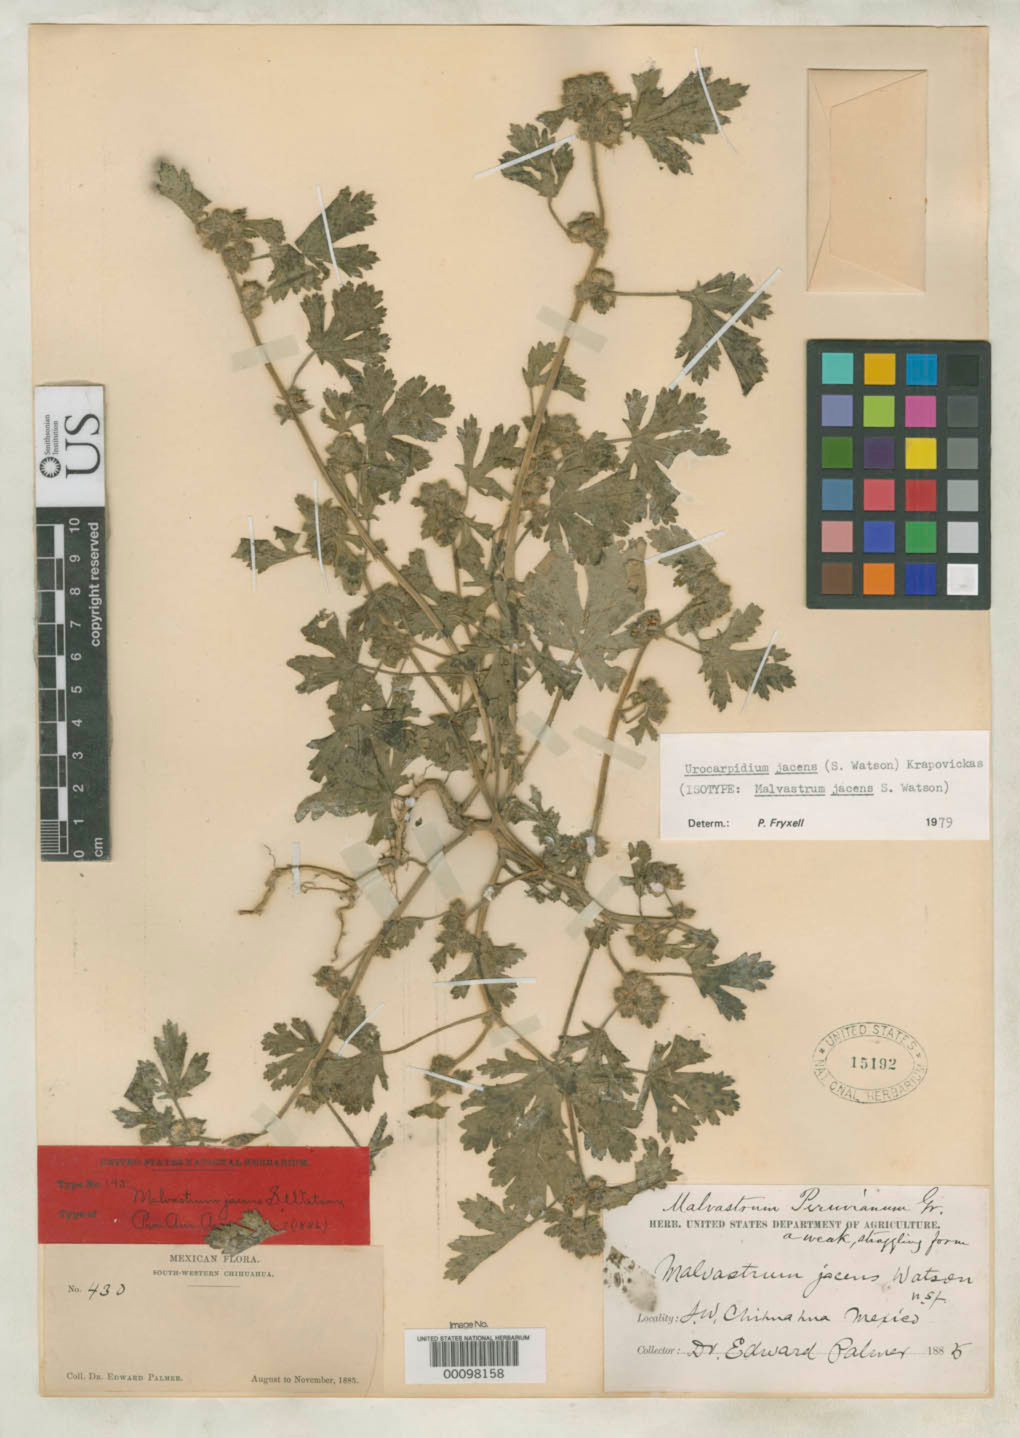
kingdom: Plantae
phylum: Tracheophyta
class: Magnoliopsida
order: Malvales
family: Malvaceae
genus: Malvastrum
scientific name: Malvastrum jacens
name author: S. Watson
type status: Isolectotype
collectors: E. Palmer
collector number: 430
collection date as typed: Aug 1885 to -- Nov 1885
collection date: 1885-08/1885-11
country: Mexico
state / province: Chihuahua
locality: South-western Chihuahua.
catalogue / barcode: US 15192